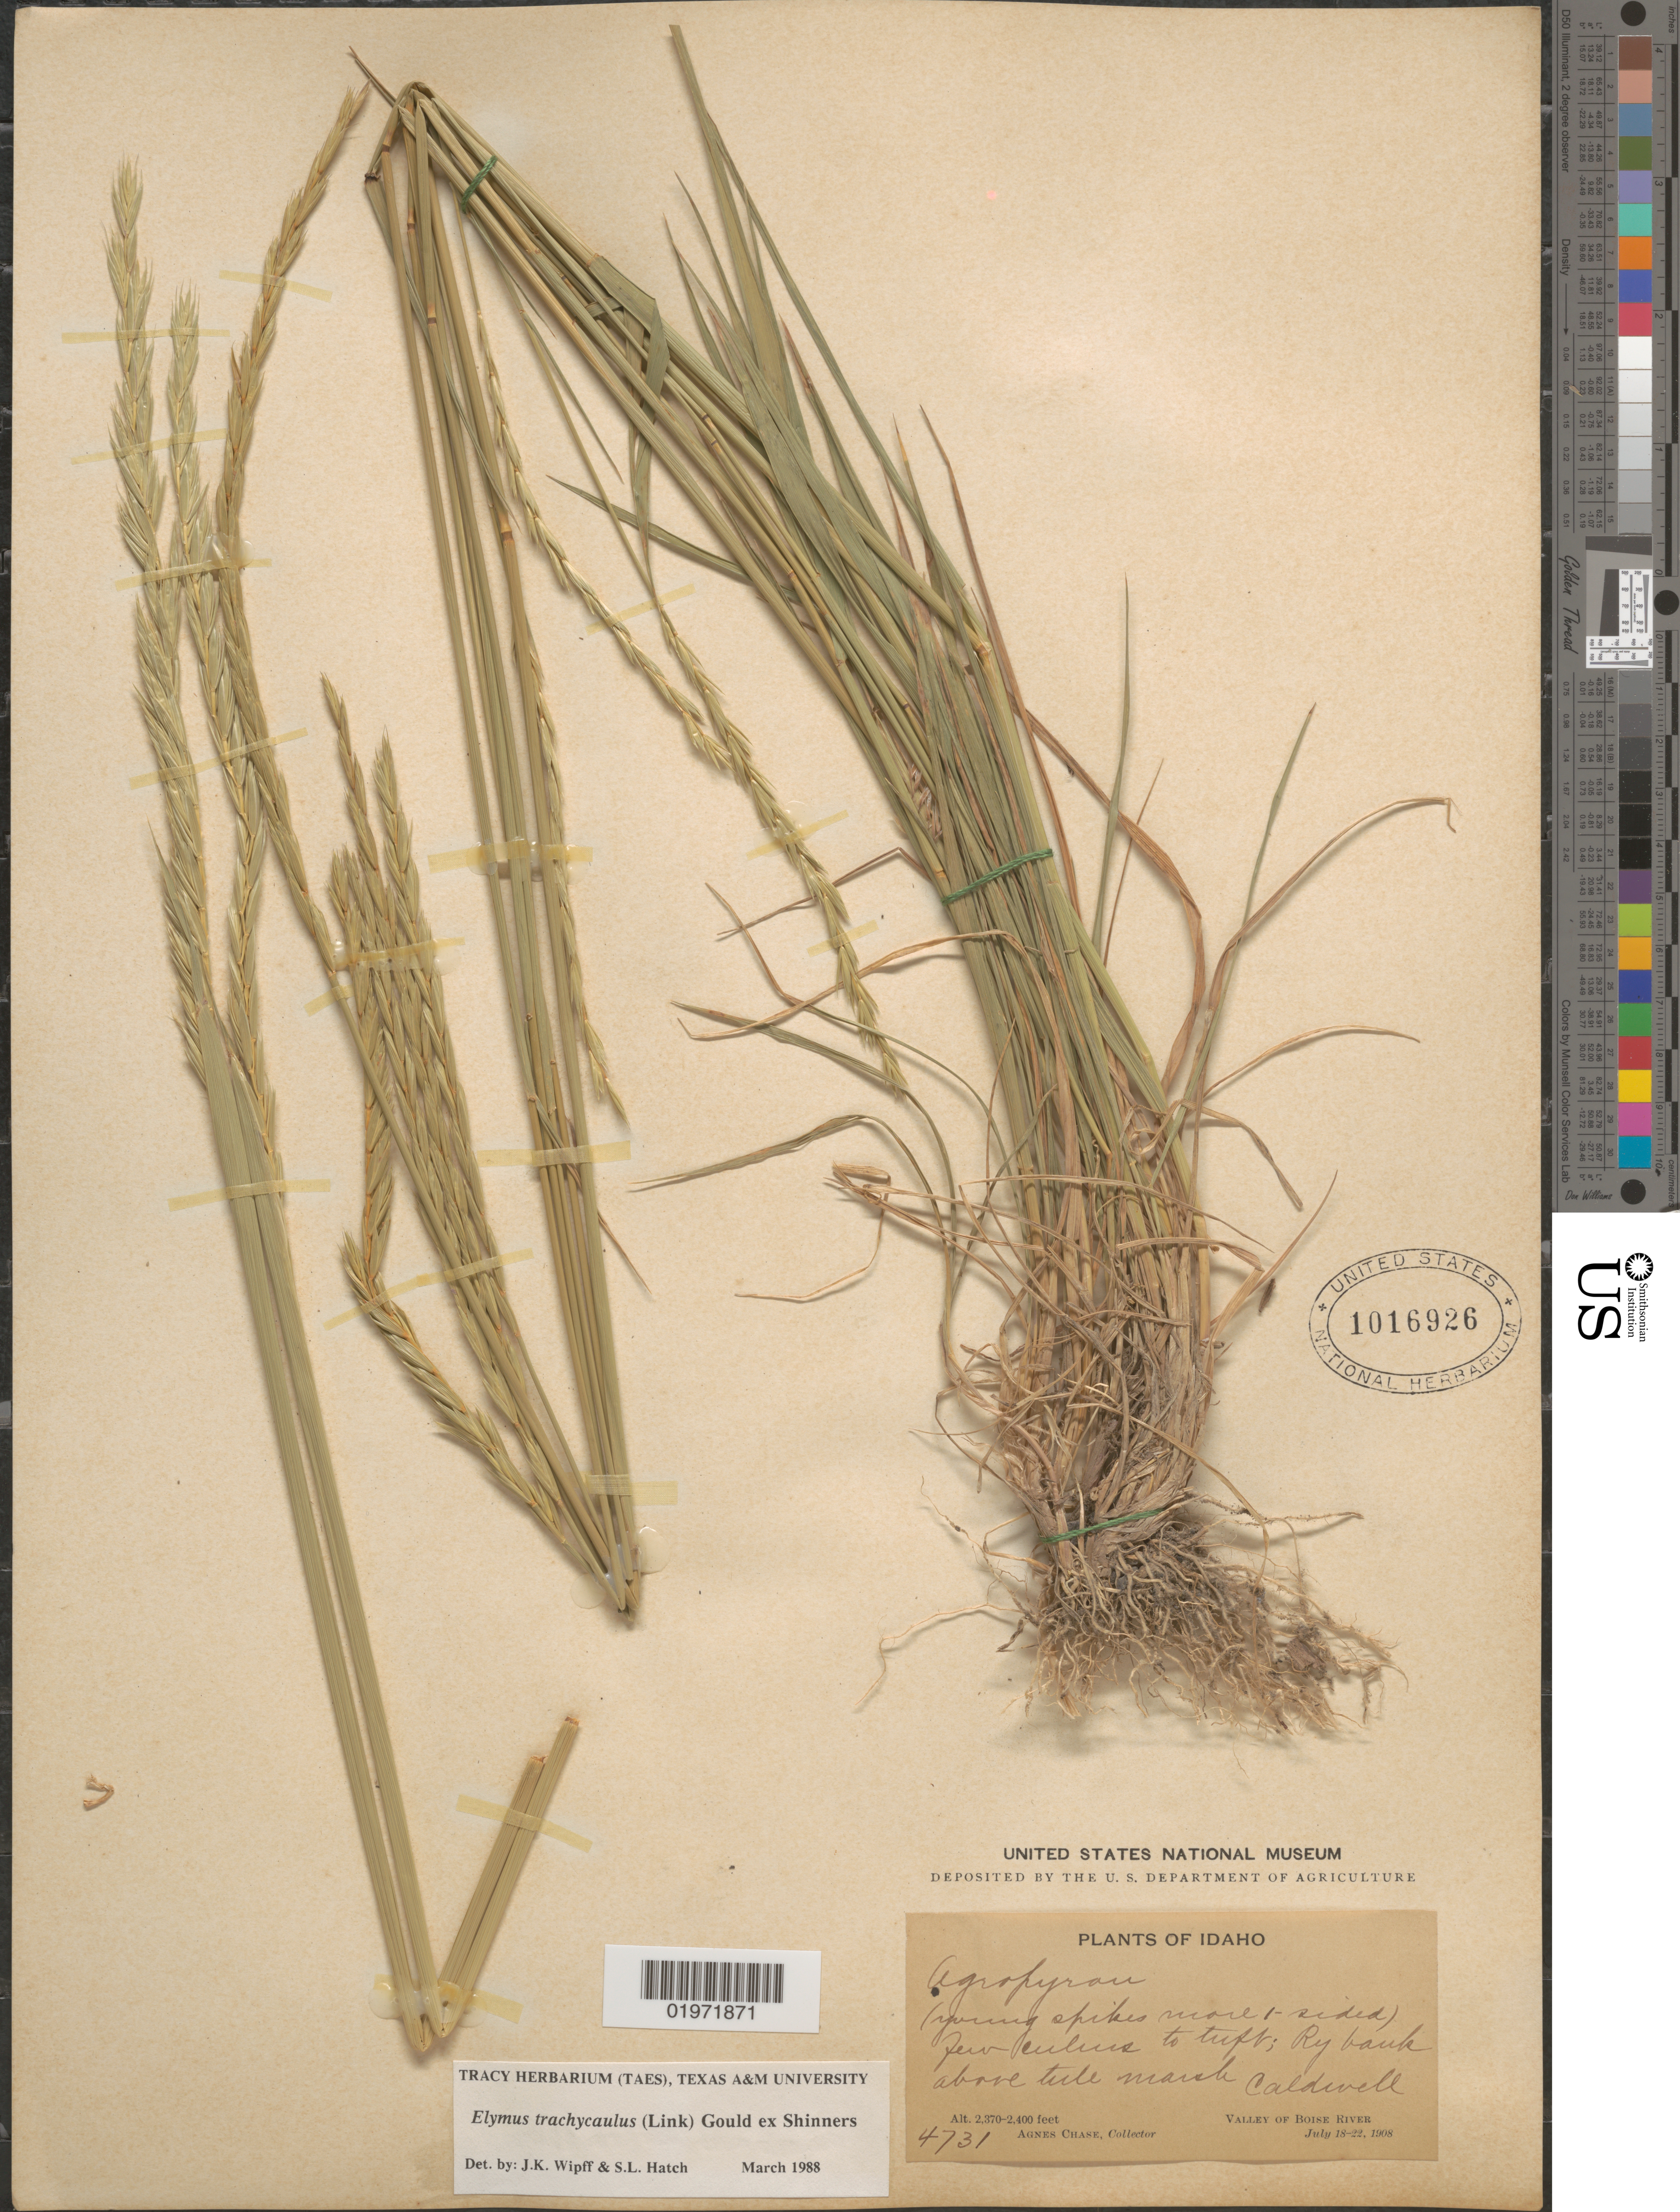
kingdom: Plantae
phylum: Tracheophyta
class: Liliopsida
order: Poales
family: Poaceae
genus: Elymus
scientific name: Elymus trachycaulus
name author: (Link) Gould ex Shinners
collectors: A. Chase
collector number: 4731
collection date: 1908-07-18/1908-07-22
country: United States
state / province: Idaho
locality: Ry bank above tule marsh Caldwell. Valley of Boise River.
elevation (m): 722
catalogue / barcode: US 1016926